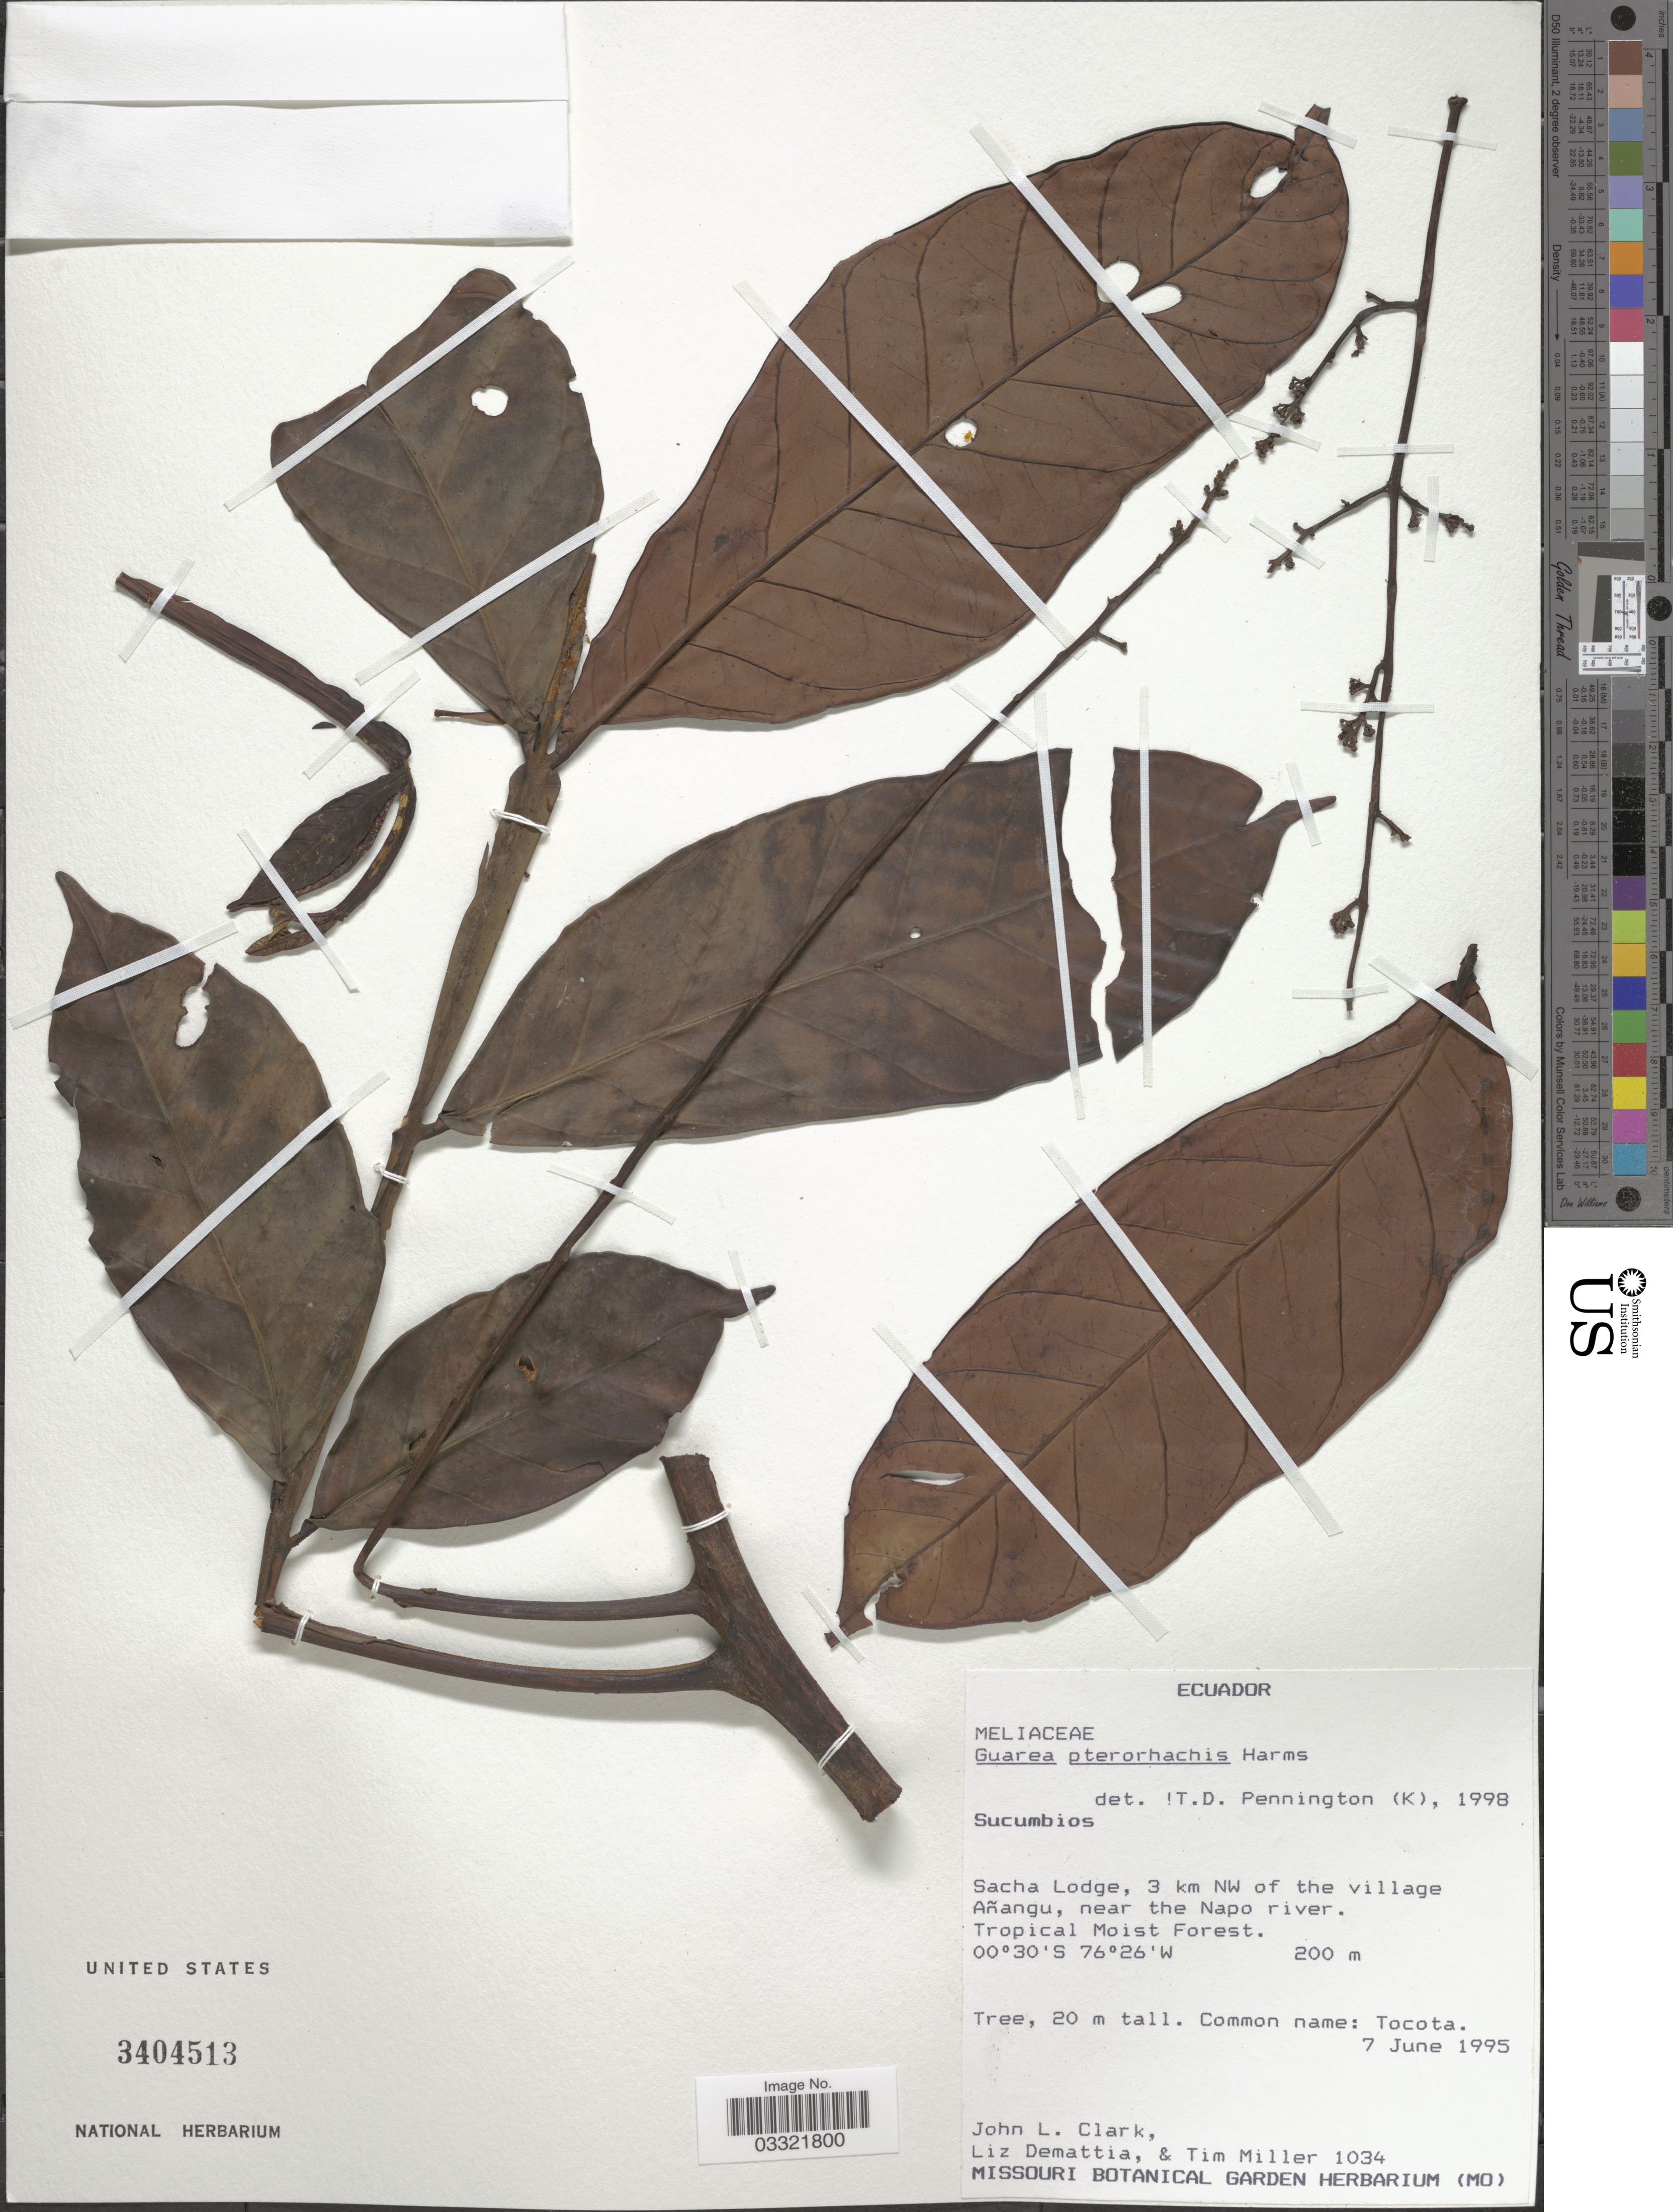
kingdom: Plantae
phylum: Tracheophyta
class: Magnoliopsida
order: Sapindales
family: Meliaceae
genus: Guarea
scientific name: Guarea pterorhachis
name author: Harms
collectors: J. L. Clark, L. Demattia & T. Miller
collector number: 1034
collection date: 1995-06-07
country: Ecuador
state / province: Sucumbíos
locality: Sacha Lodge, 3 km NW of the village Añangu, near the Napo river.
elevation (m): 200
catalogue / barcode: US 3404513